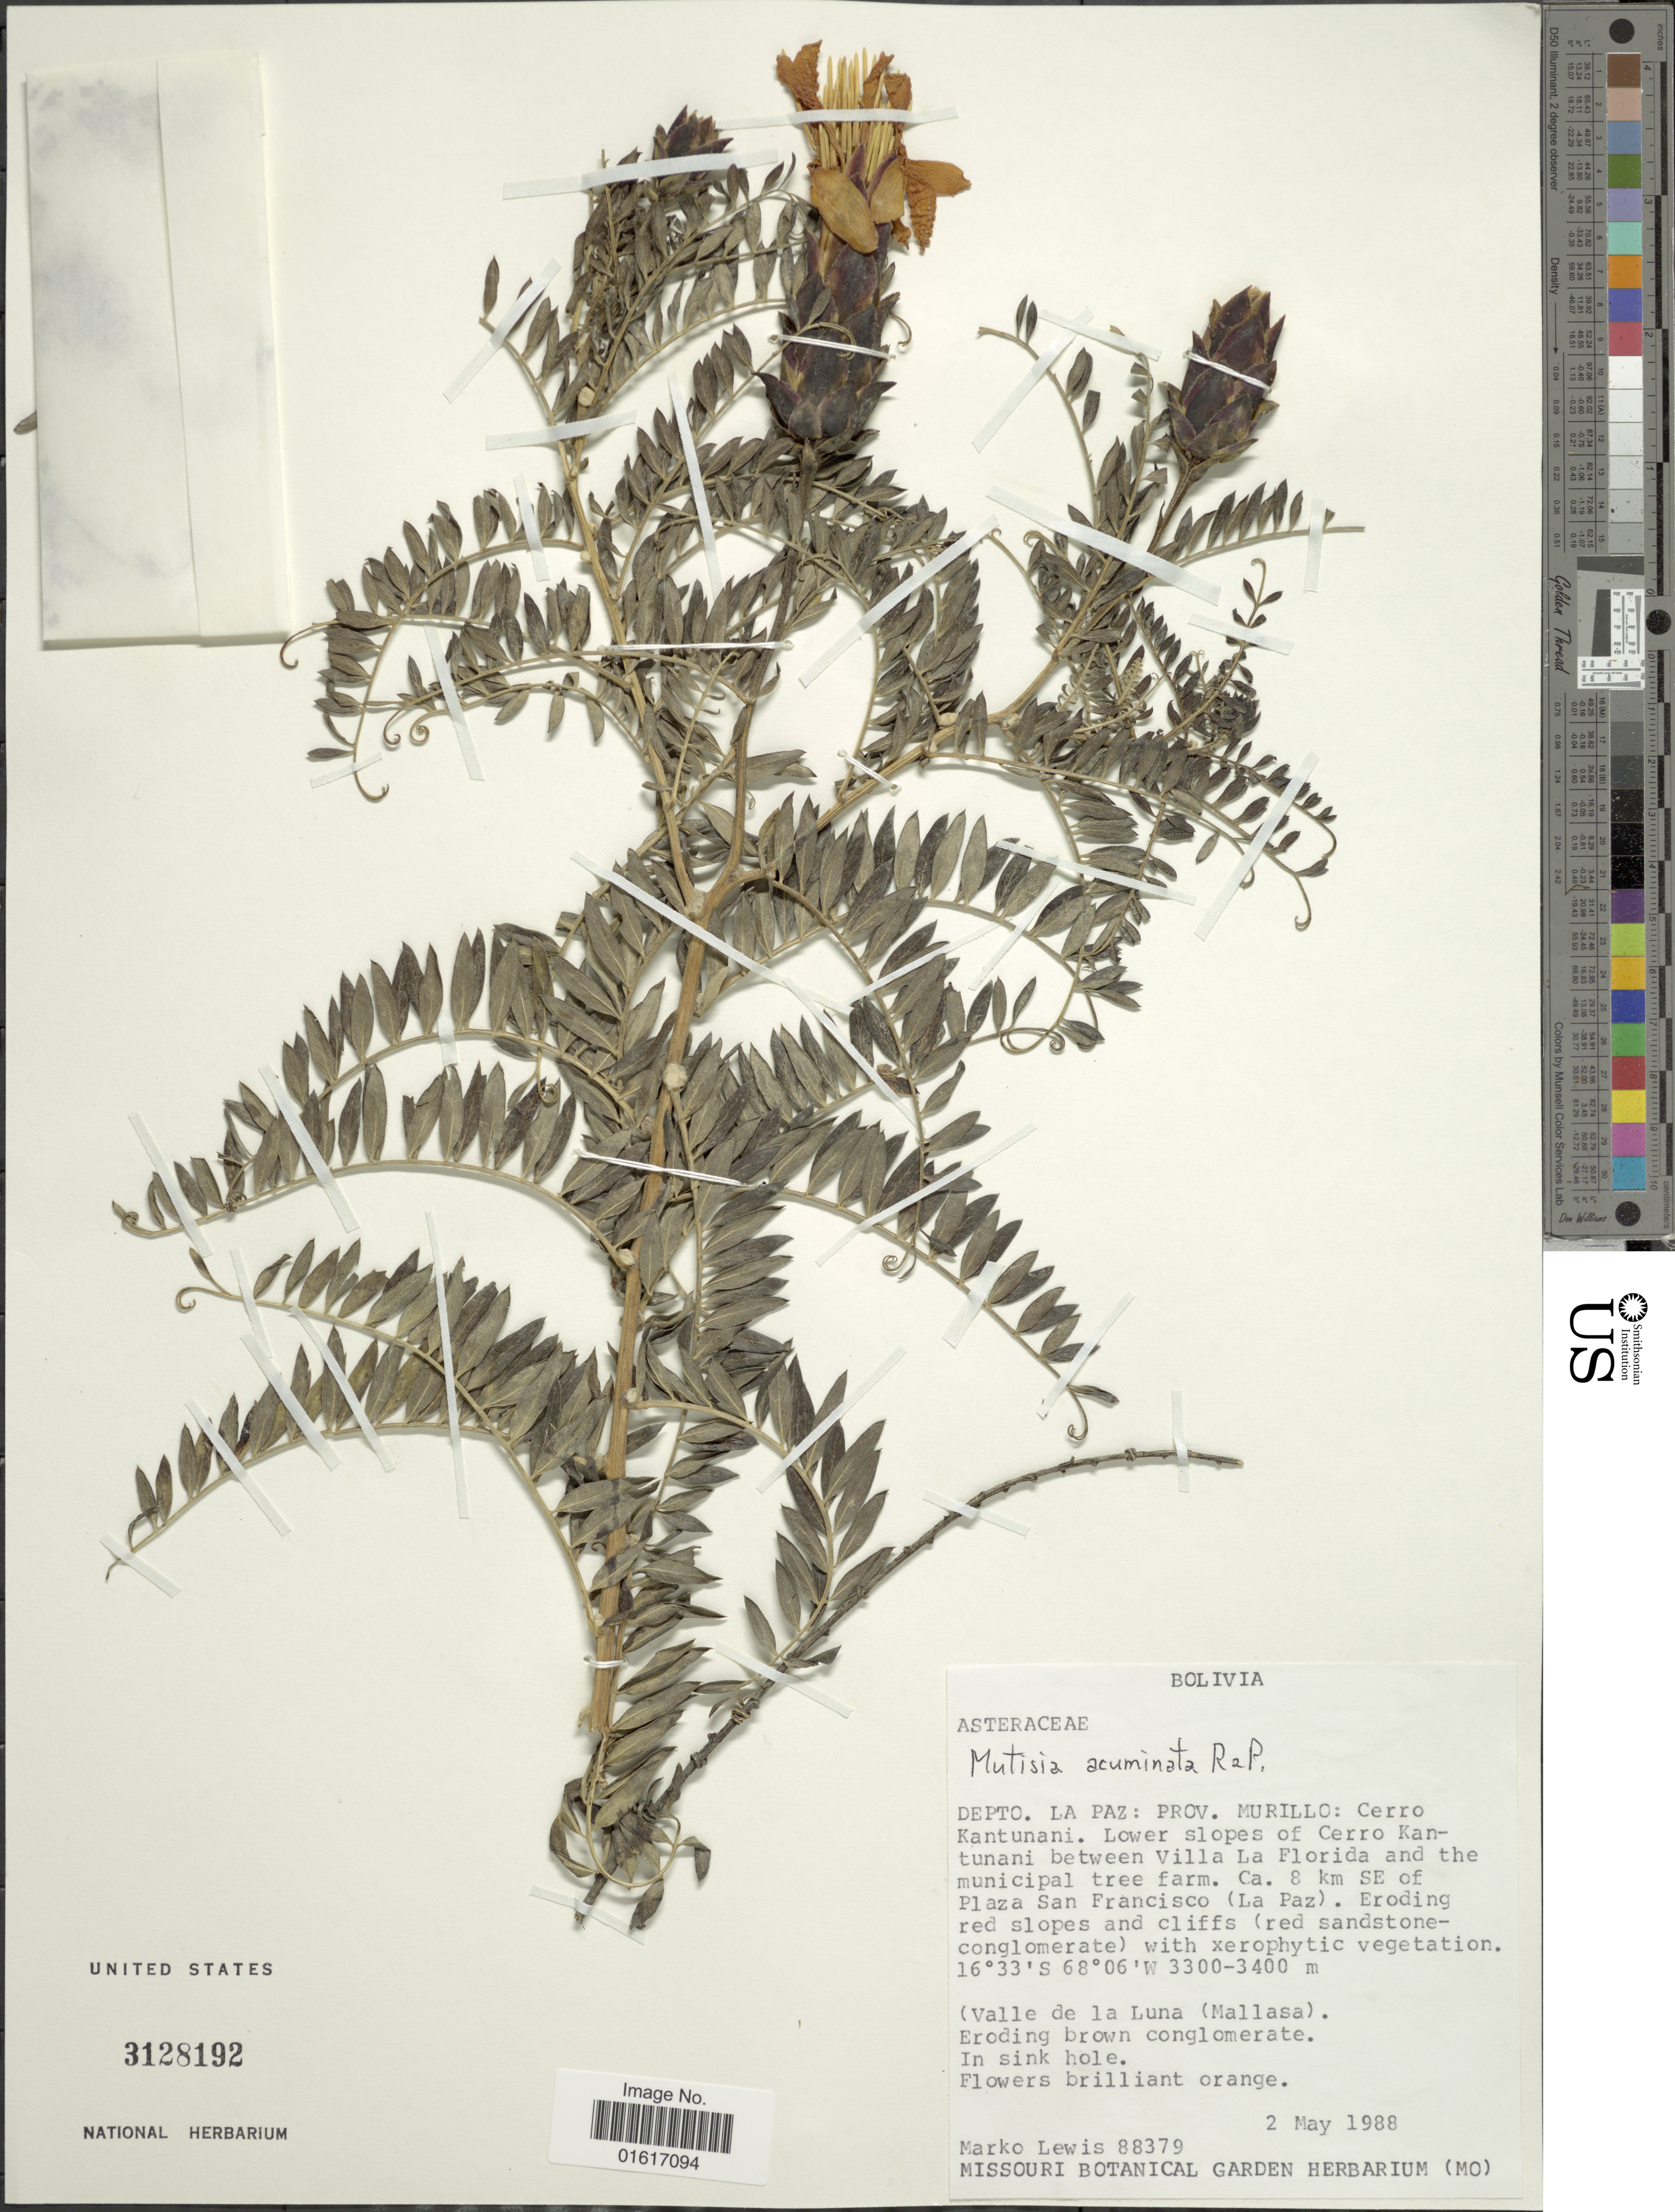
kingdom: Plantae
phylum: Tracheophyta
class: Magnoliopsida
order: Asterales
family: Asteraceae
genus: Mutisia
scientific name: Mutisia acuminata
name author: Ruiz & Pav.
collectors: M. A. Lewis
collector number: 88379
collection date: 1988-05-02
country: Bolivia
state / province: La Paz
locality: Prov. Murillo: Cerro Kantunani. Lower slopes of Cerro Kantunani between Villa La Florida and the municipal tree farm. Ca. 8 km SE of Plaza San Francisco (La Paz). (Valle de la Luna (Mallasa)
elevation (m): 3300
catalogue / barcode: US 3128192